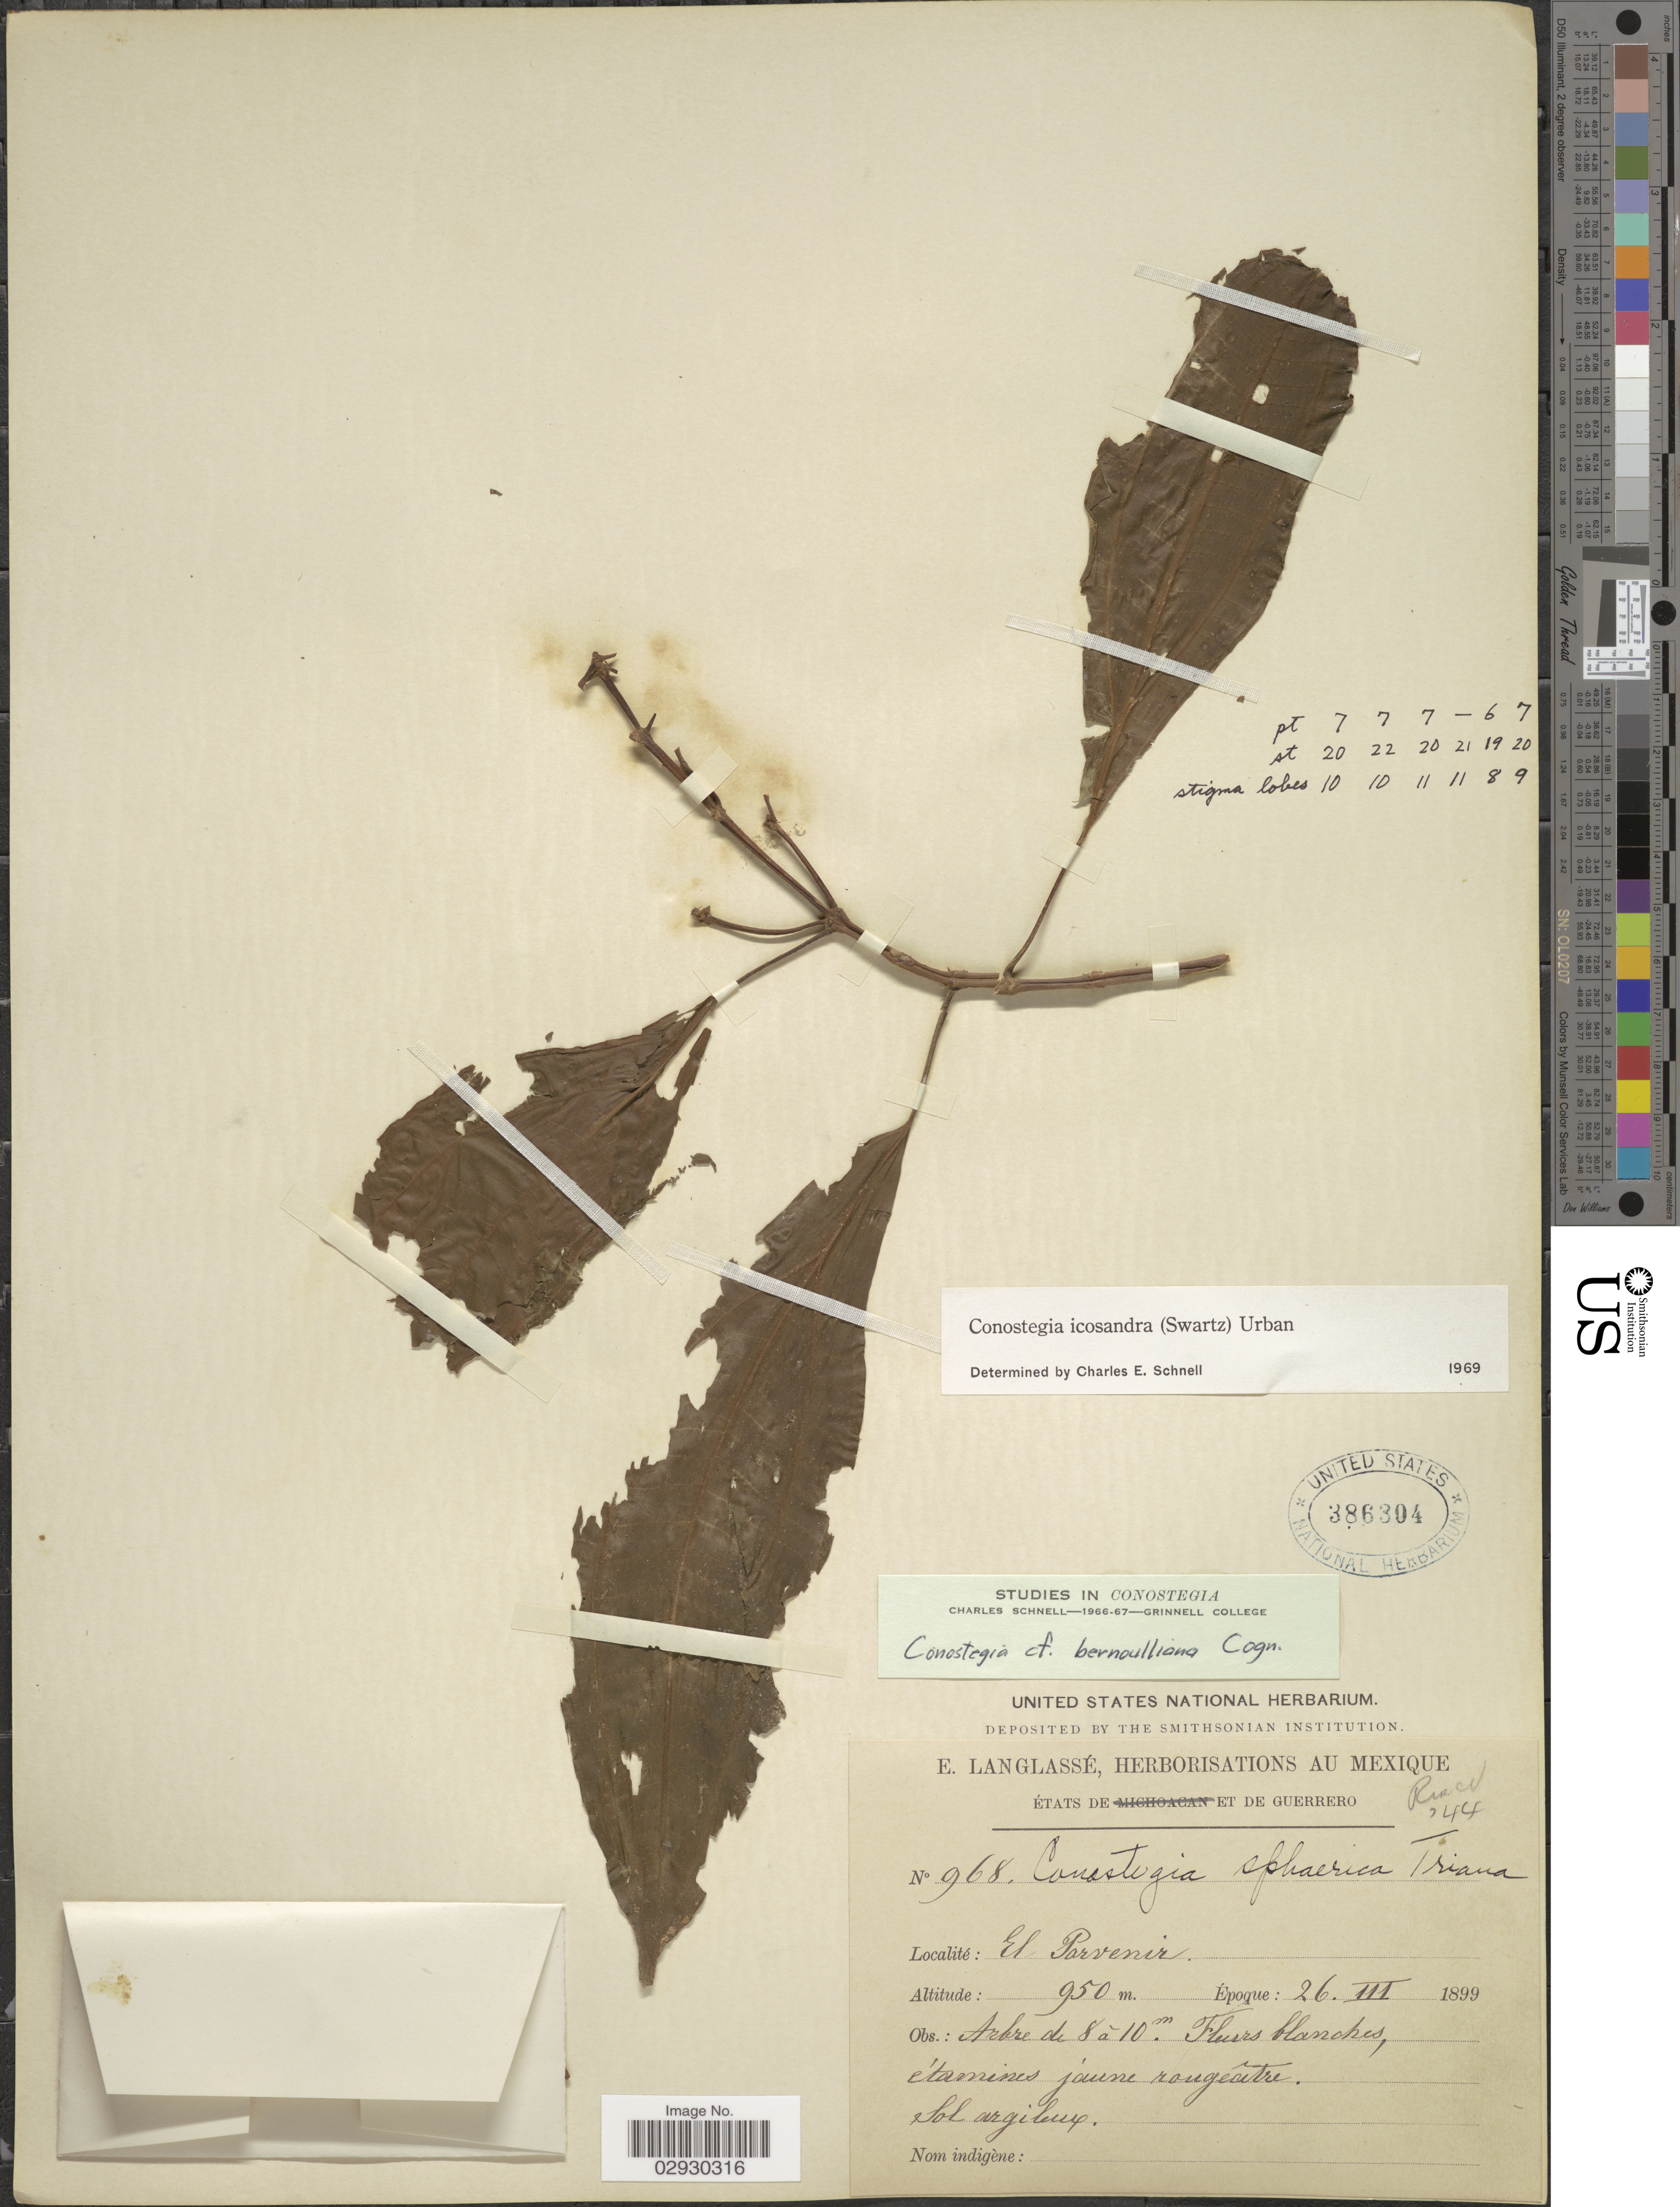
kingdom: Plantae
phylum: Tracheophyta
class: Magnoliopsida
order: Myrtales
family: Melastomataceae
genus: Conostegia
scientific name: Conostegia icosandra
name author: (Sw.) Urb.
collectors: E. Langlassé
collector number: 968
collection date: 1899-03-26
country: Mexico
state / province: Guerrero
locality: États de Guerrero. El Porvenir.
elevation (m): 950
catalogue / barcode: US 386304